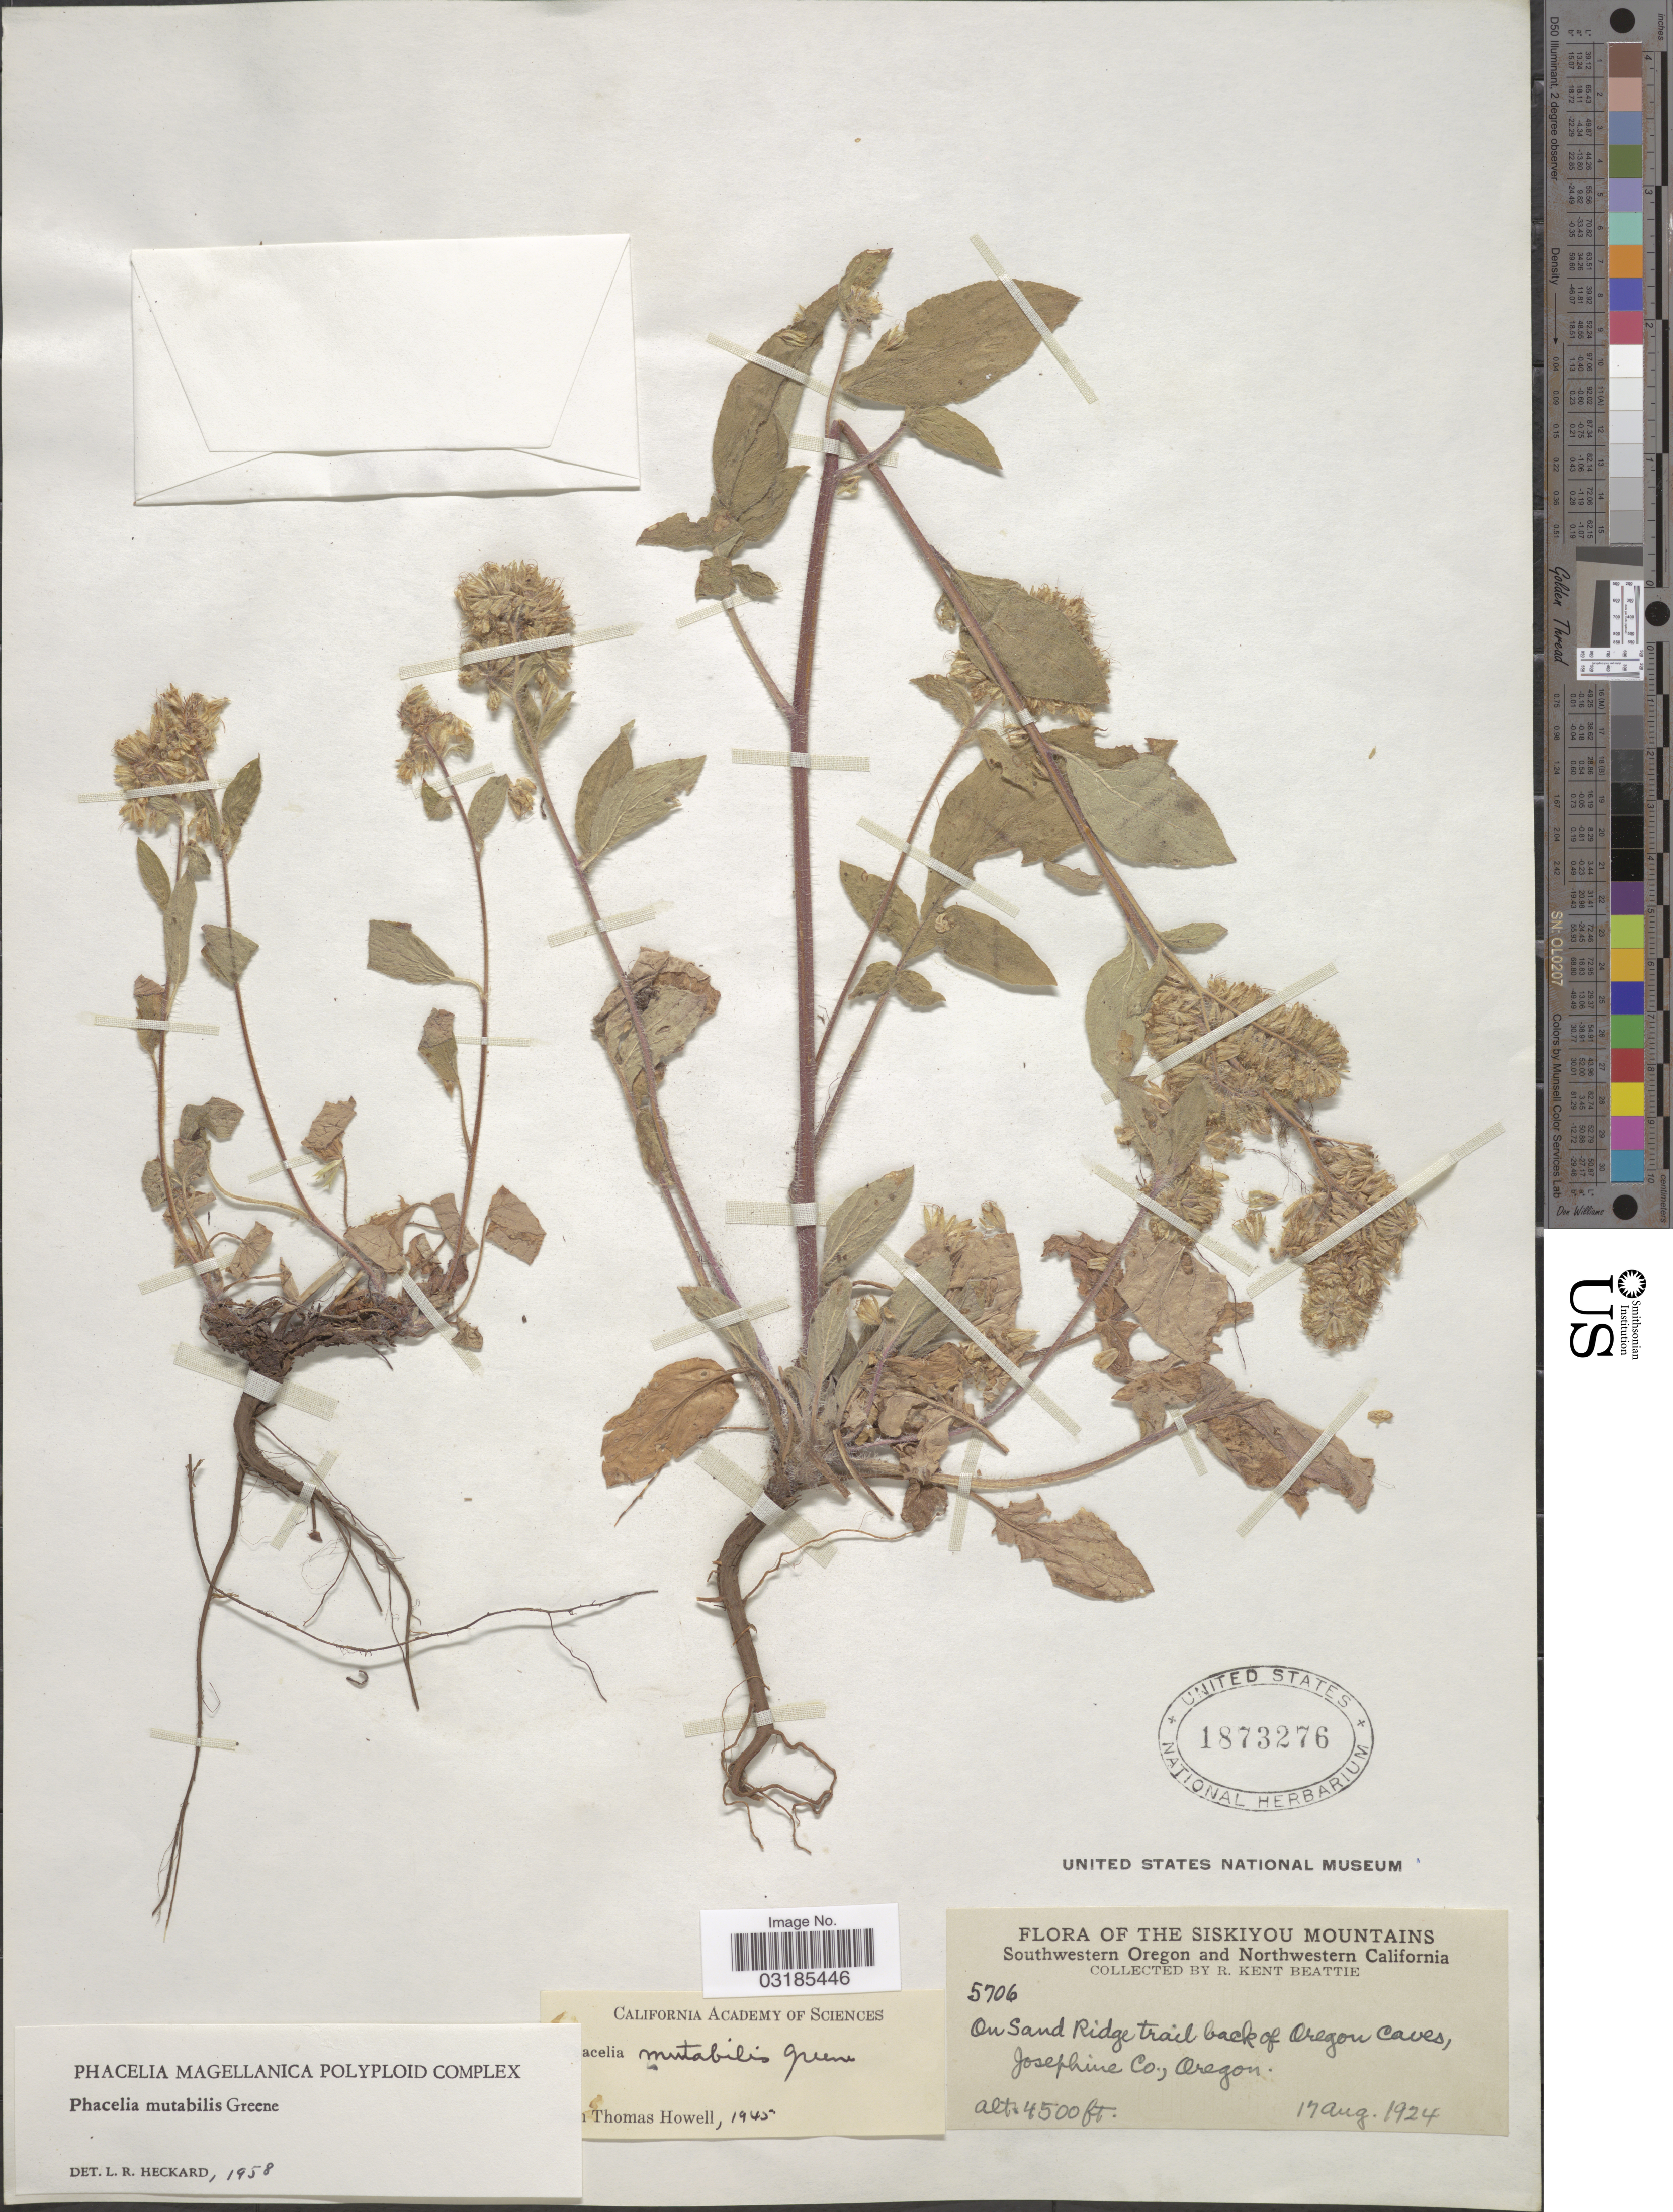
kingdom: Plantae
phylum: Tracheophyta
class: Magnoliopsida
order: Boraginales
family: Hydrophyllaceae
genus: Phacelia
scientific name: Phacelia mutabilis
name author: Greene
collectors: R. K. Beattie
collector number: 5706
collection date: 1924-08-17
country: United States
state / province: Oregon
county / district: Josephine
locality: The Siskiyou Mountains. Southwestern Oregon. On Sand Ridge Trail back of Oregon Caves, Josephine Co.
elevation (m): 1372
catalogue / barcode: US 1873276